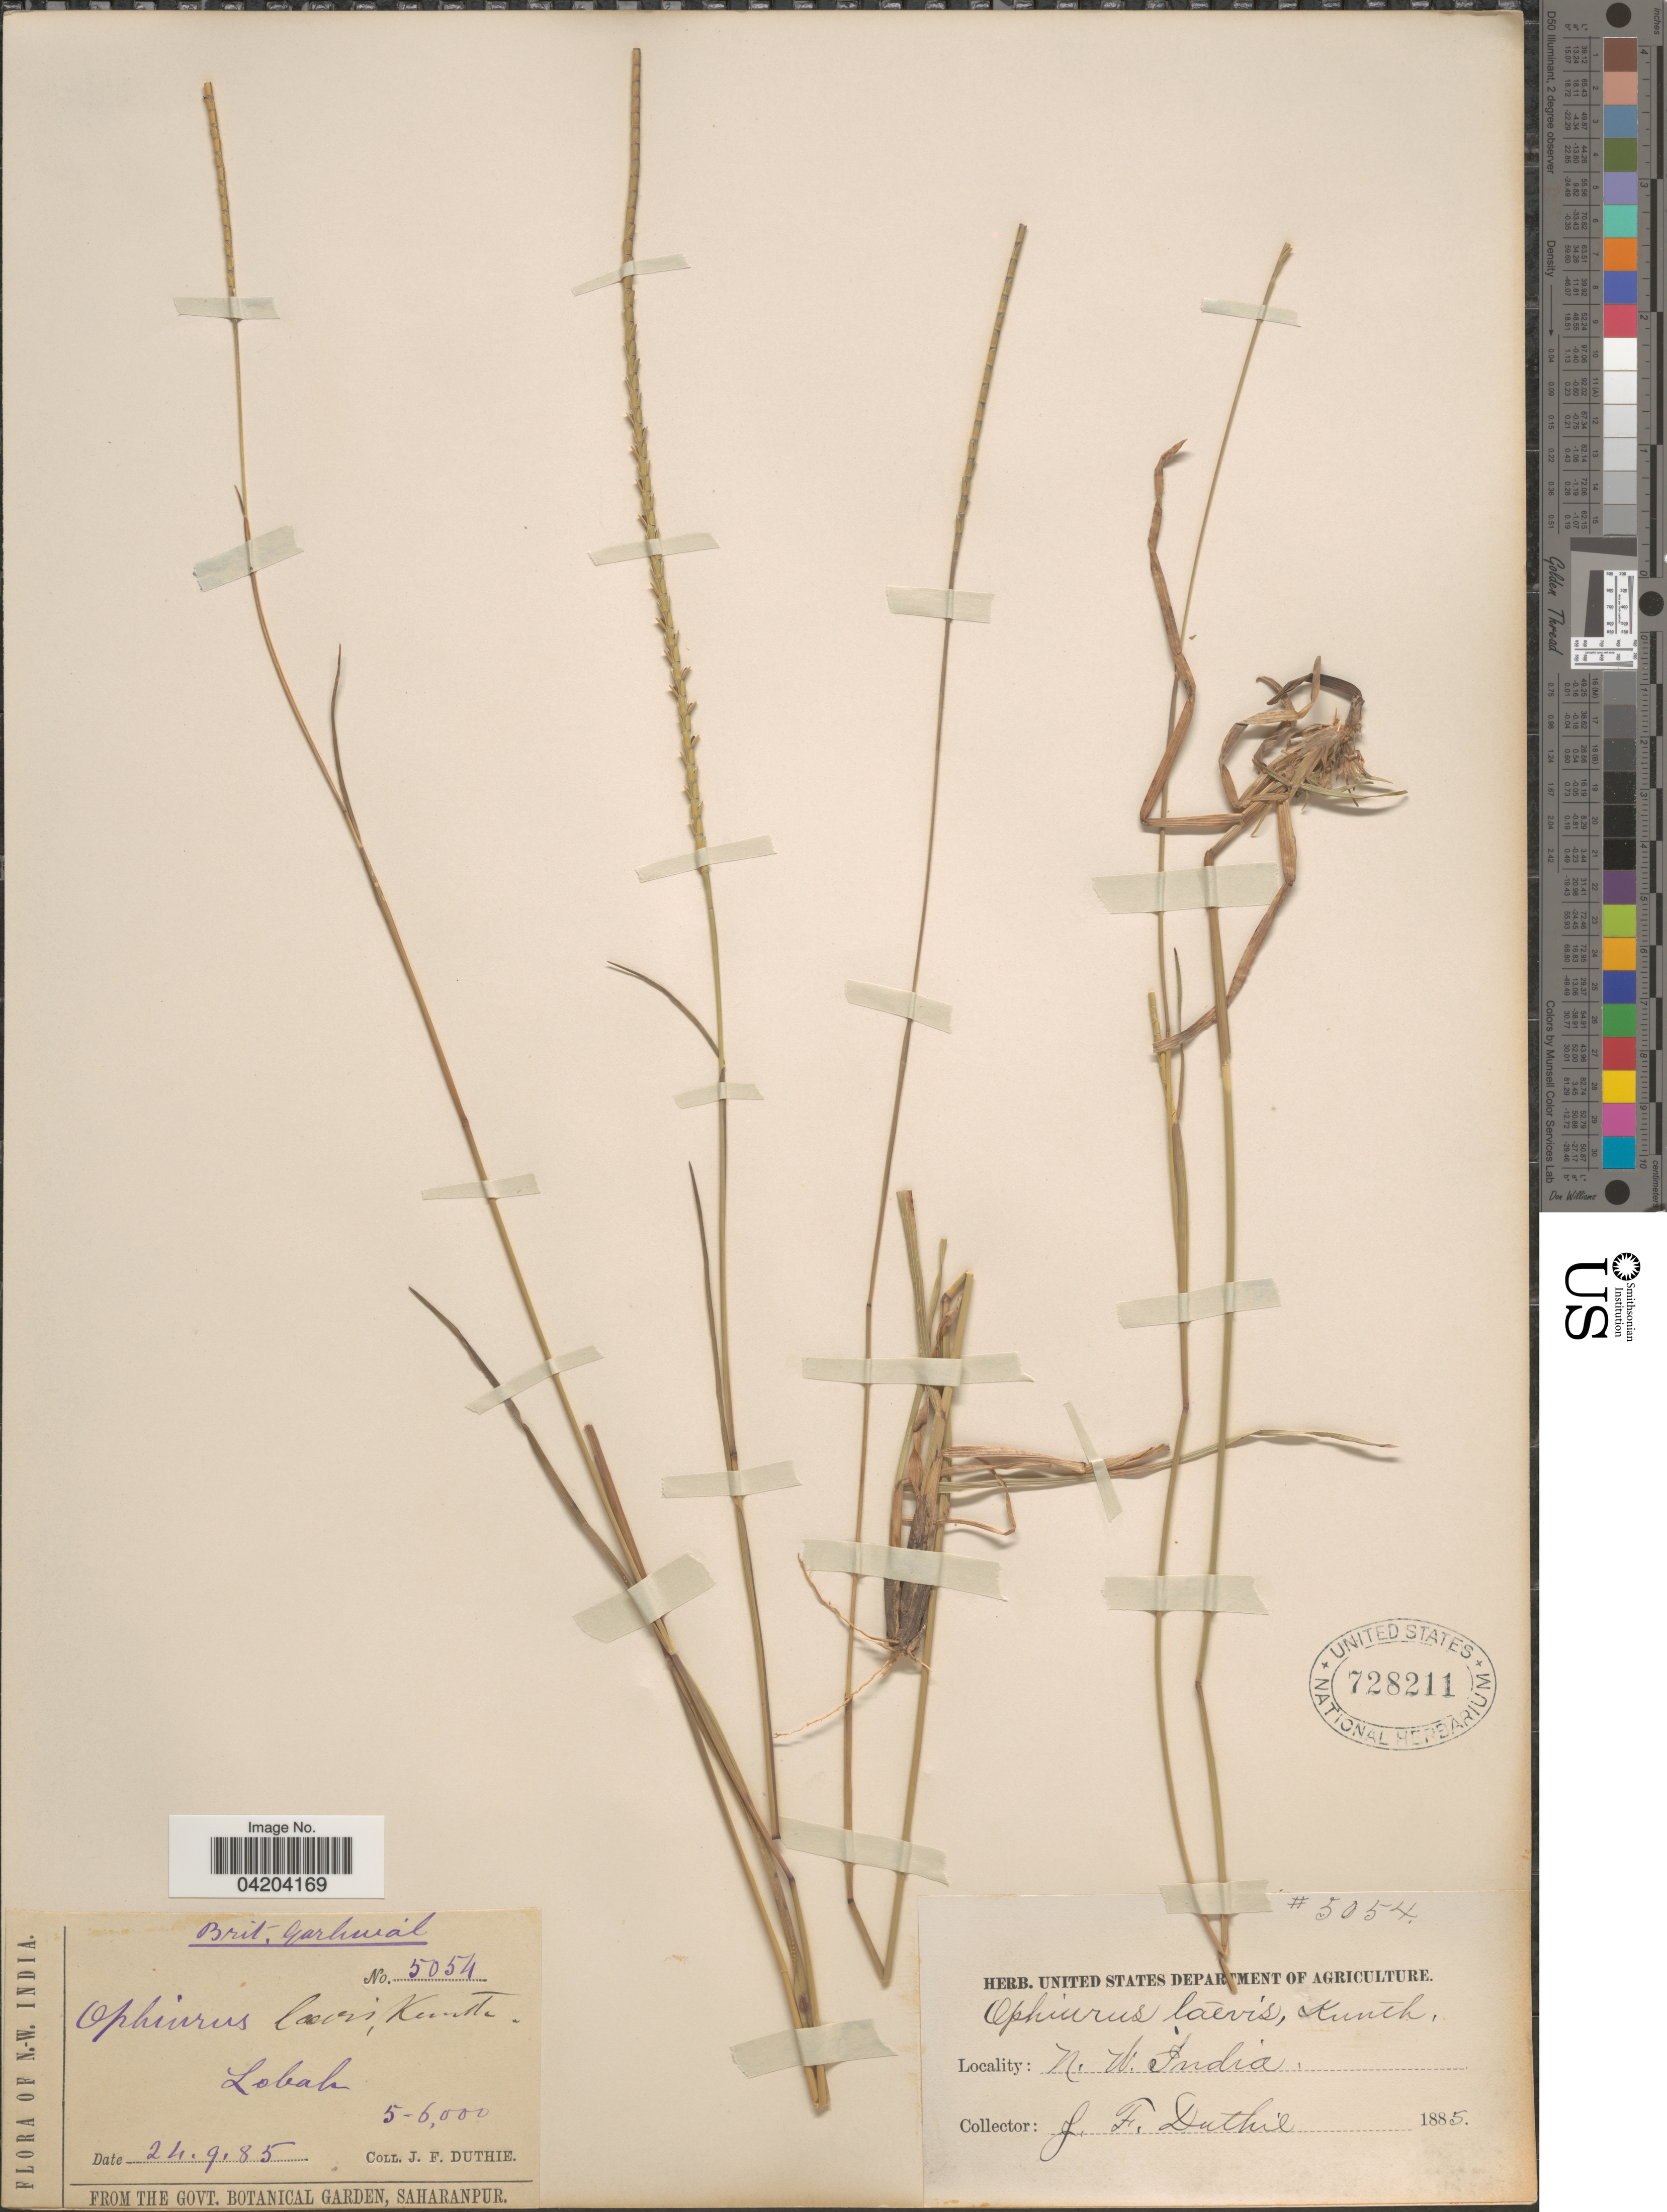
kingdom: Plantae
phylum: Tracheophyta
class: Liliopsida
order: Poales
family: Poaceae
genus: Mnesithea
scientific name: Mnesithea laevis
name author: (Retz.) Kunth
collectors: J. F. Duthie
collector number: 5054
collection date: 1885-09-24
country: India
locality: N.W. India. Brit. Garhwal. Lobah.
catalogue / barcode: US 728211